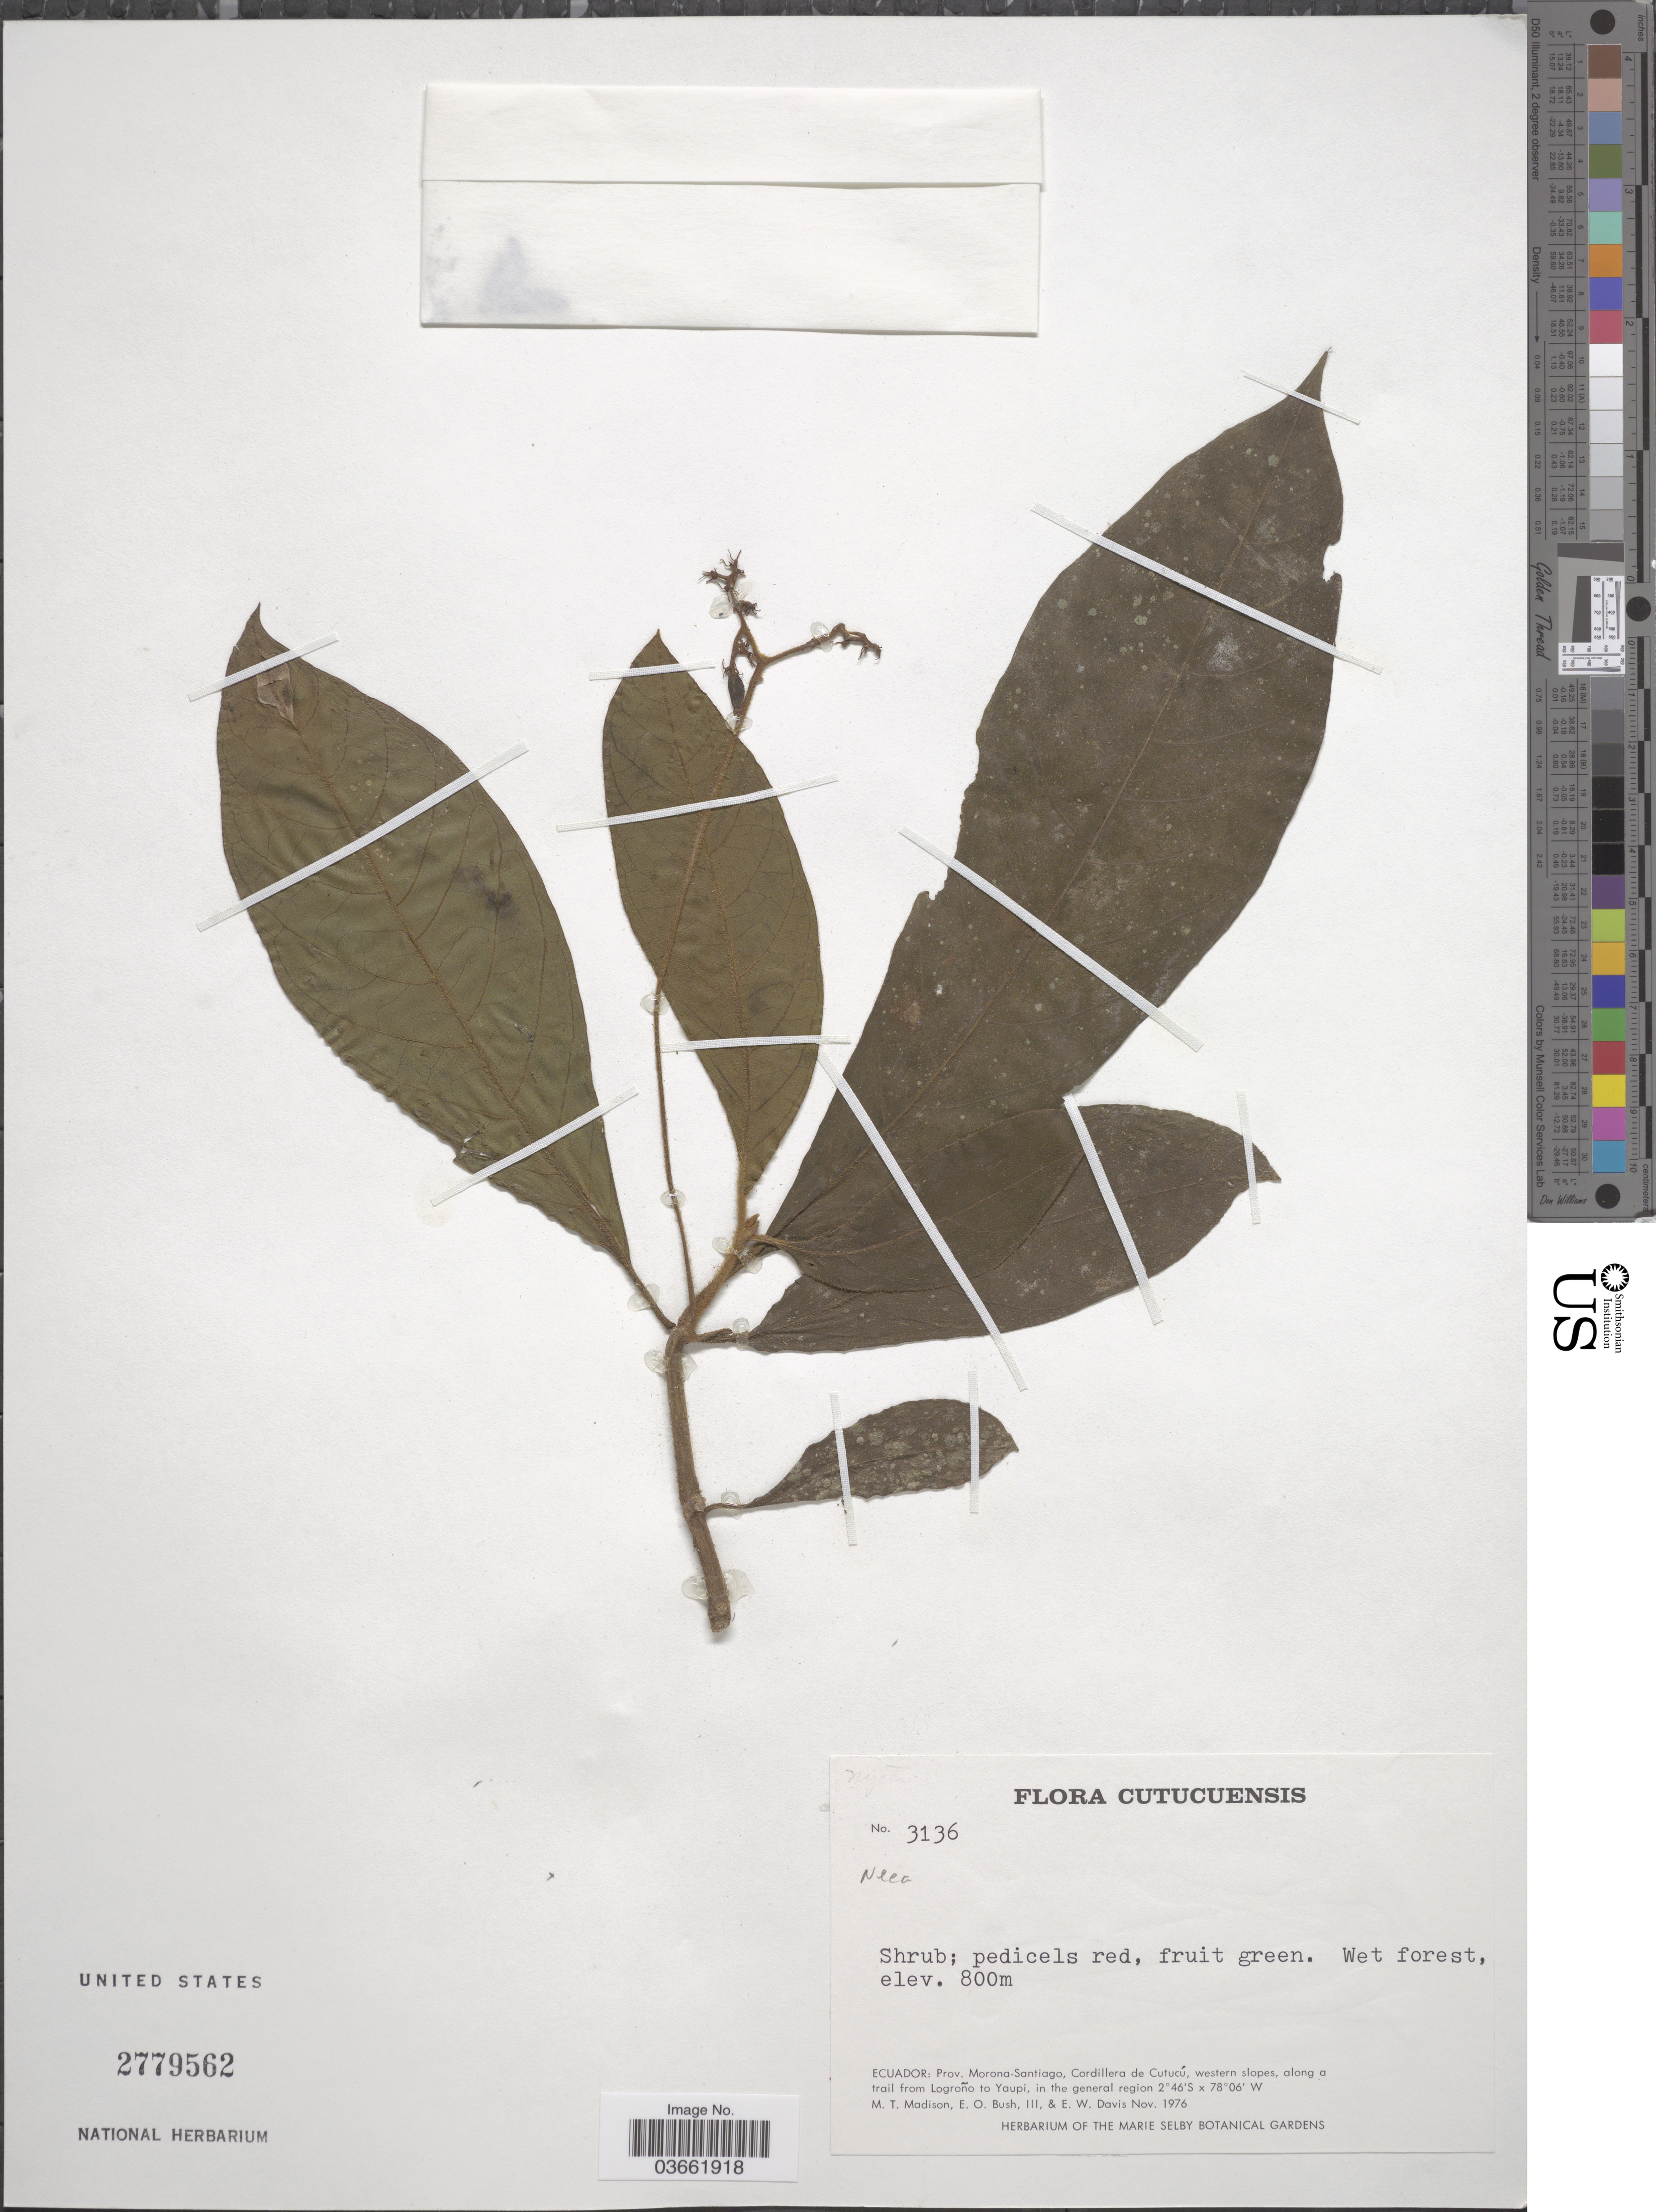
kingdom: Plantae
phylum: Tracheophyta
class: Magnoliopsida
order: Caryophyllales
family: Nyctaginaceae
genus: Neea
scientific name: Neea sp.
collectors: M. T. Madison, E. O. Bush & E. W. Davis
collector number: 3136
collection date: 1976-11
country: Ecuador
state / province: Morona-Santiago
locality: Cutucuensis. Cordillera de Cutucú, western slopes, along a trail from Logroño to Yaupi, in the general region.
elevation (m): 800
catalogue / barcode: US 2779562